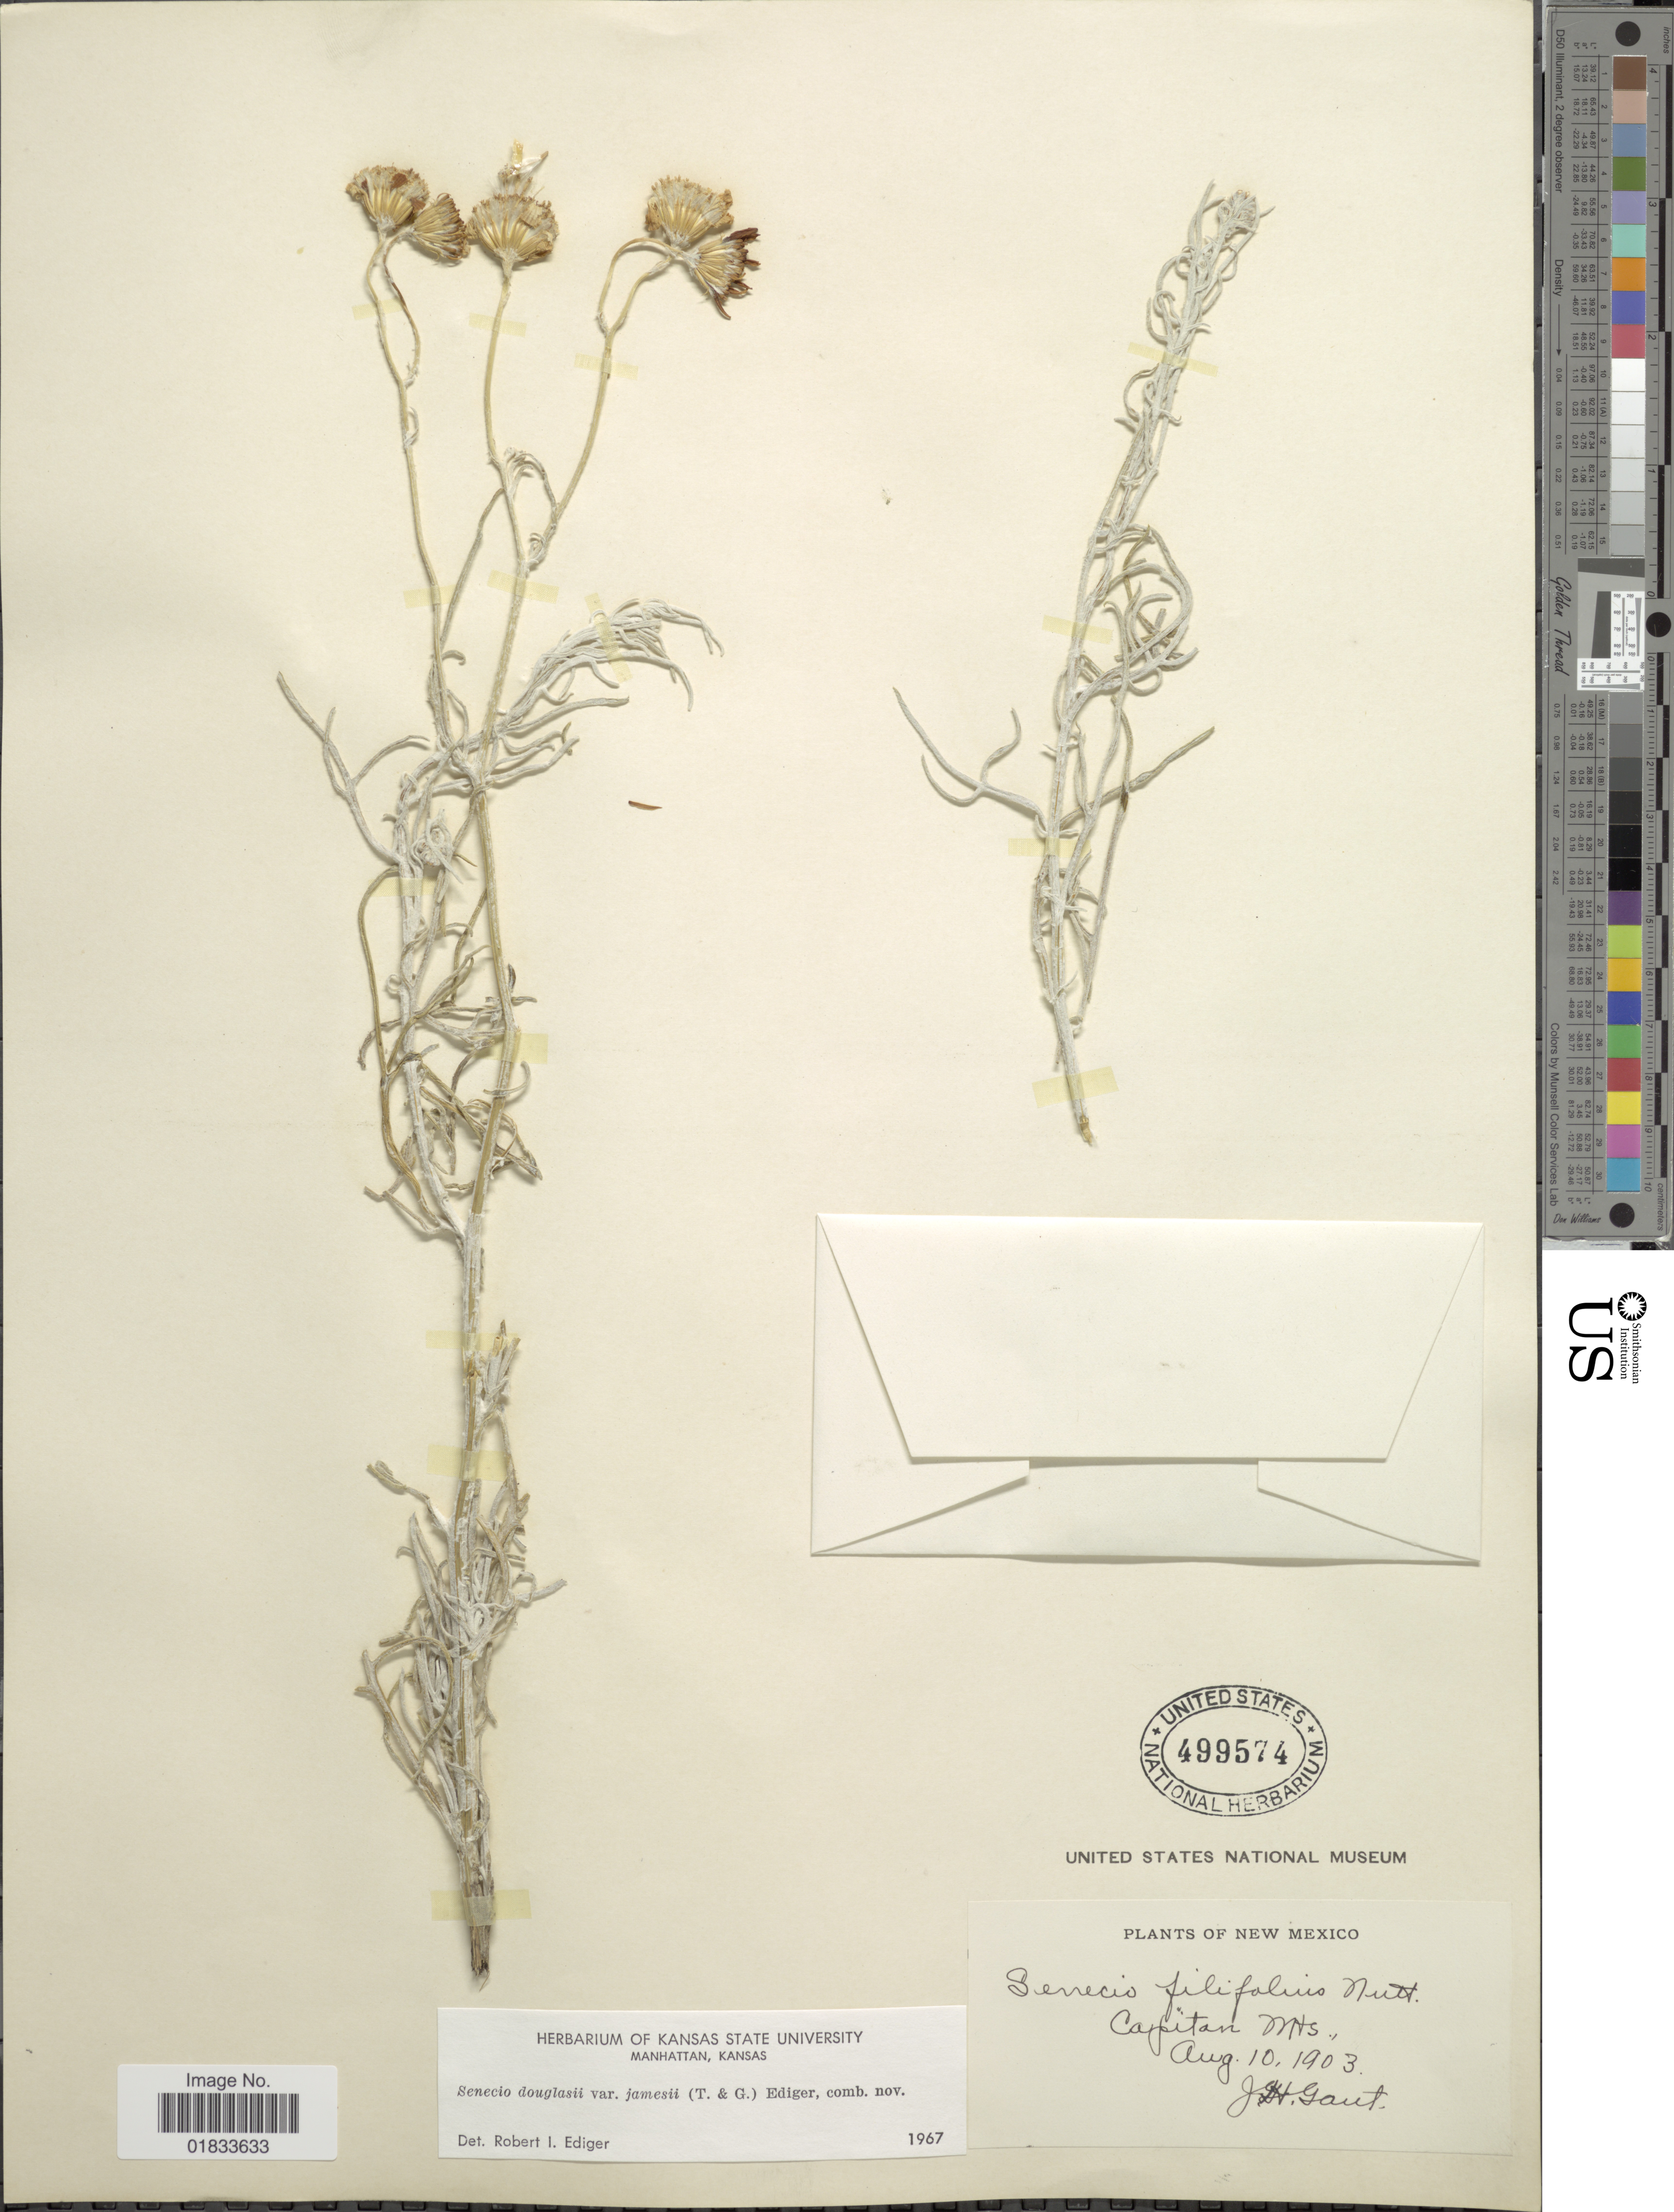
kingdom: Plantae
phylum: Tracheophyta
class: Magnoliopsida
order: Asterales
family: Asteraceae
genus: Senecio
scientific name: Senecio flaccidus var. flaccidus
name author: Less.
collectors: J. Gaut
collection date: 1903-08-10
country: United States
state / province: New Mexico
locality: Capitan Mts.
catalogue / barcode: US 499574